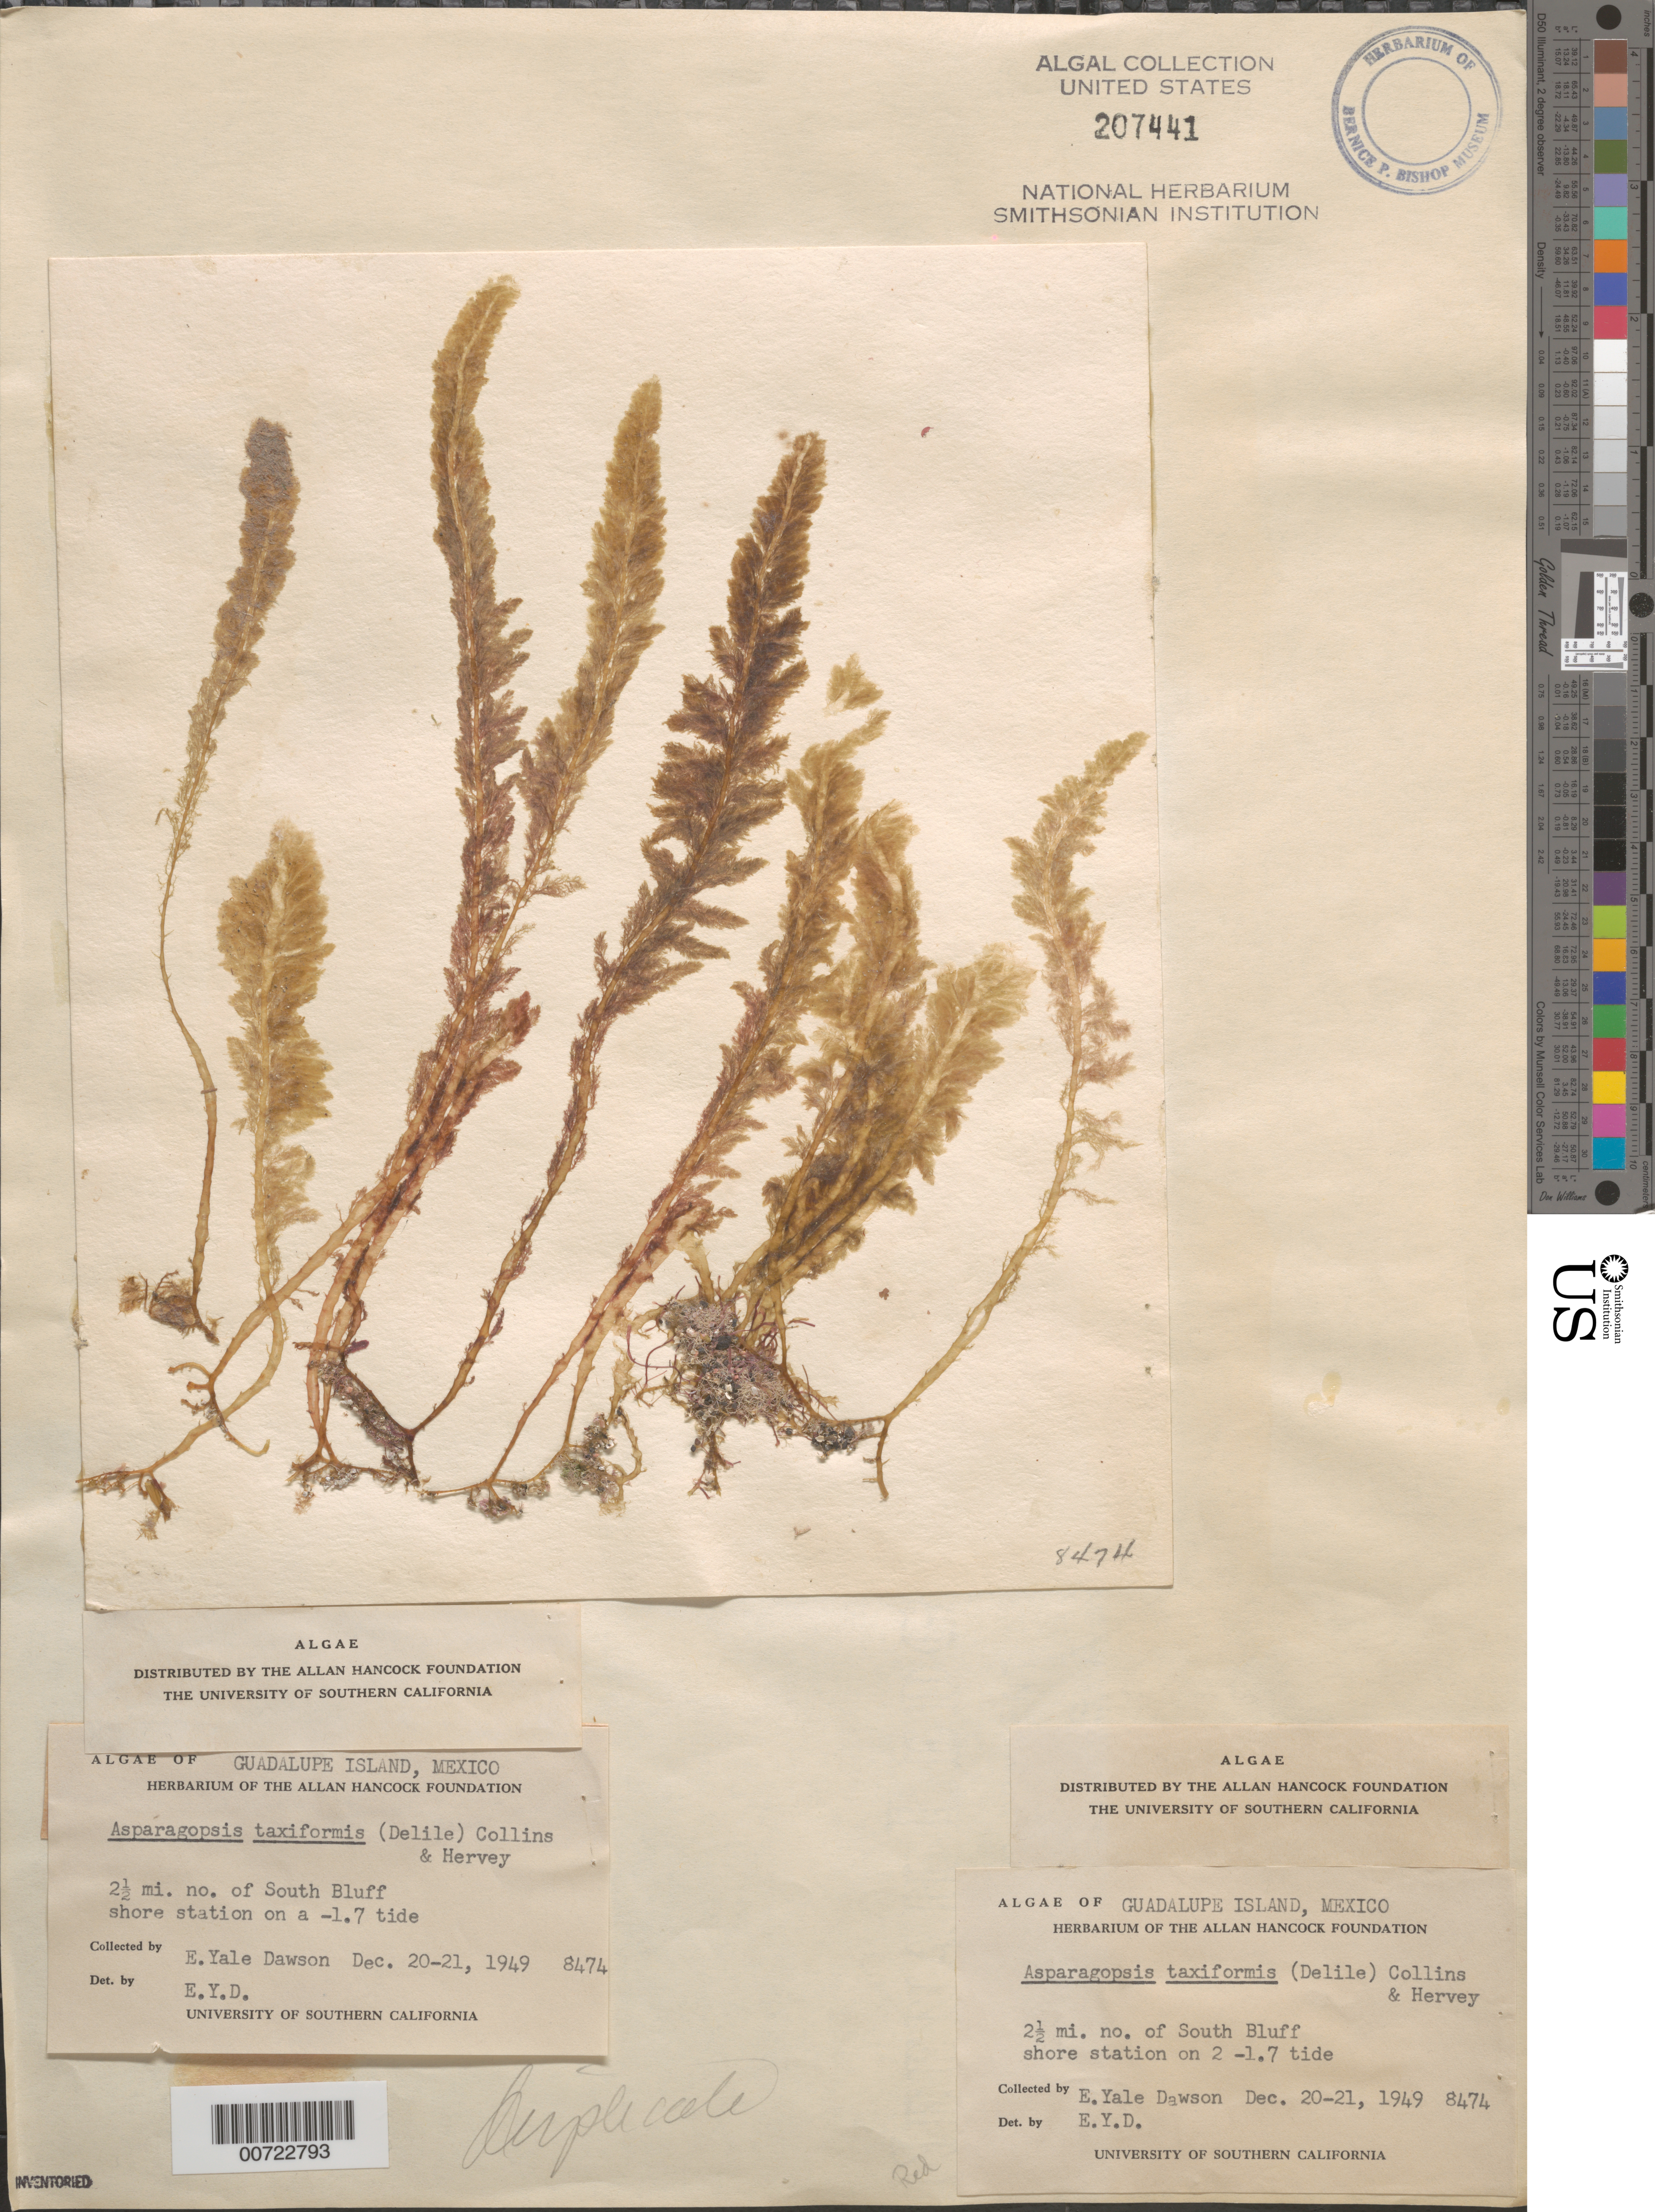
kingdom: Plantae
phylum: Rhodophyta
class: Florideophyceae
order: Bonnemaisoniales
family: Bonnemaisoniaceae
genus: Asparagopsis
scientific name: Asparagopsis taxiformis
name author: (Delile) Trevis.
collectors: E. Y. Dawson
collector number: EYD 8474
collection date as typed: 20 Dec 1949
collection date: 1949-12-20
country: Mexico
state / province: Baja California Norte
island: Isla Guadalupe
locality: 2.5 miles north of South Bluff shore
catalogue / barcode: US 207441